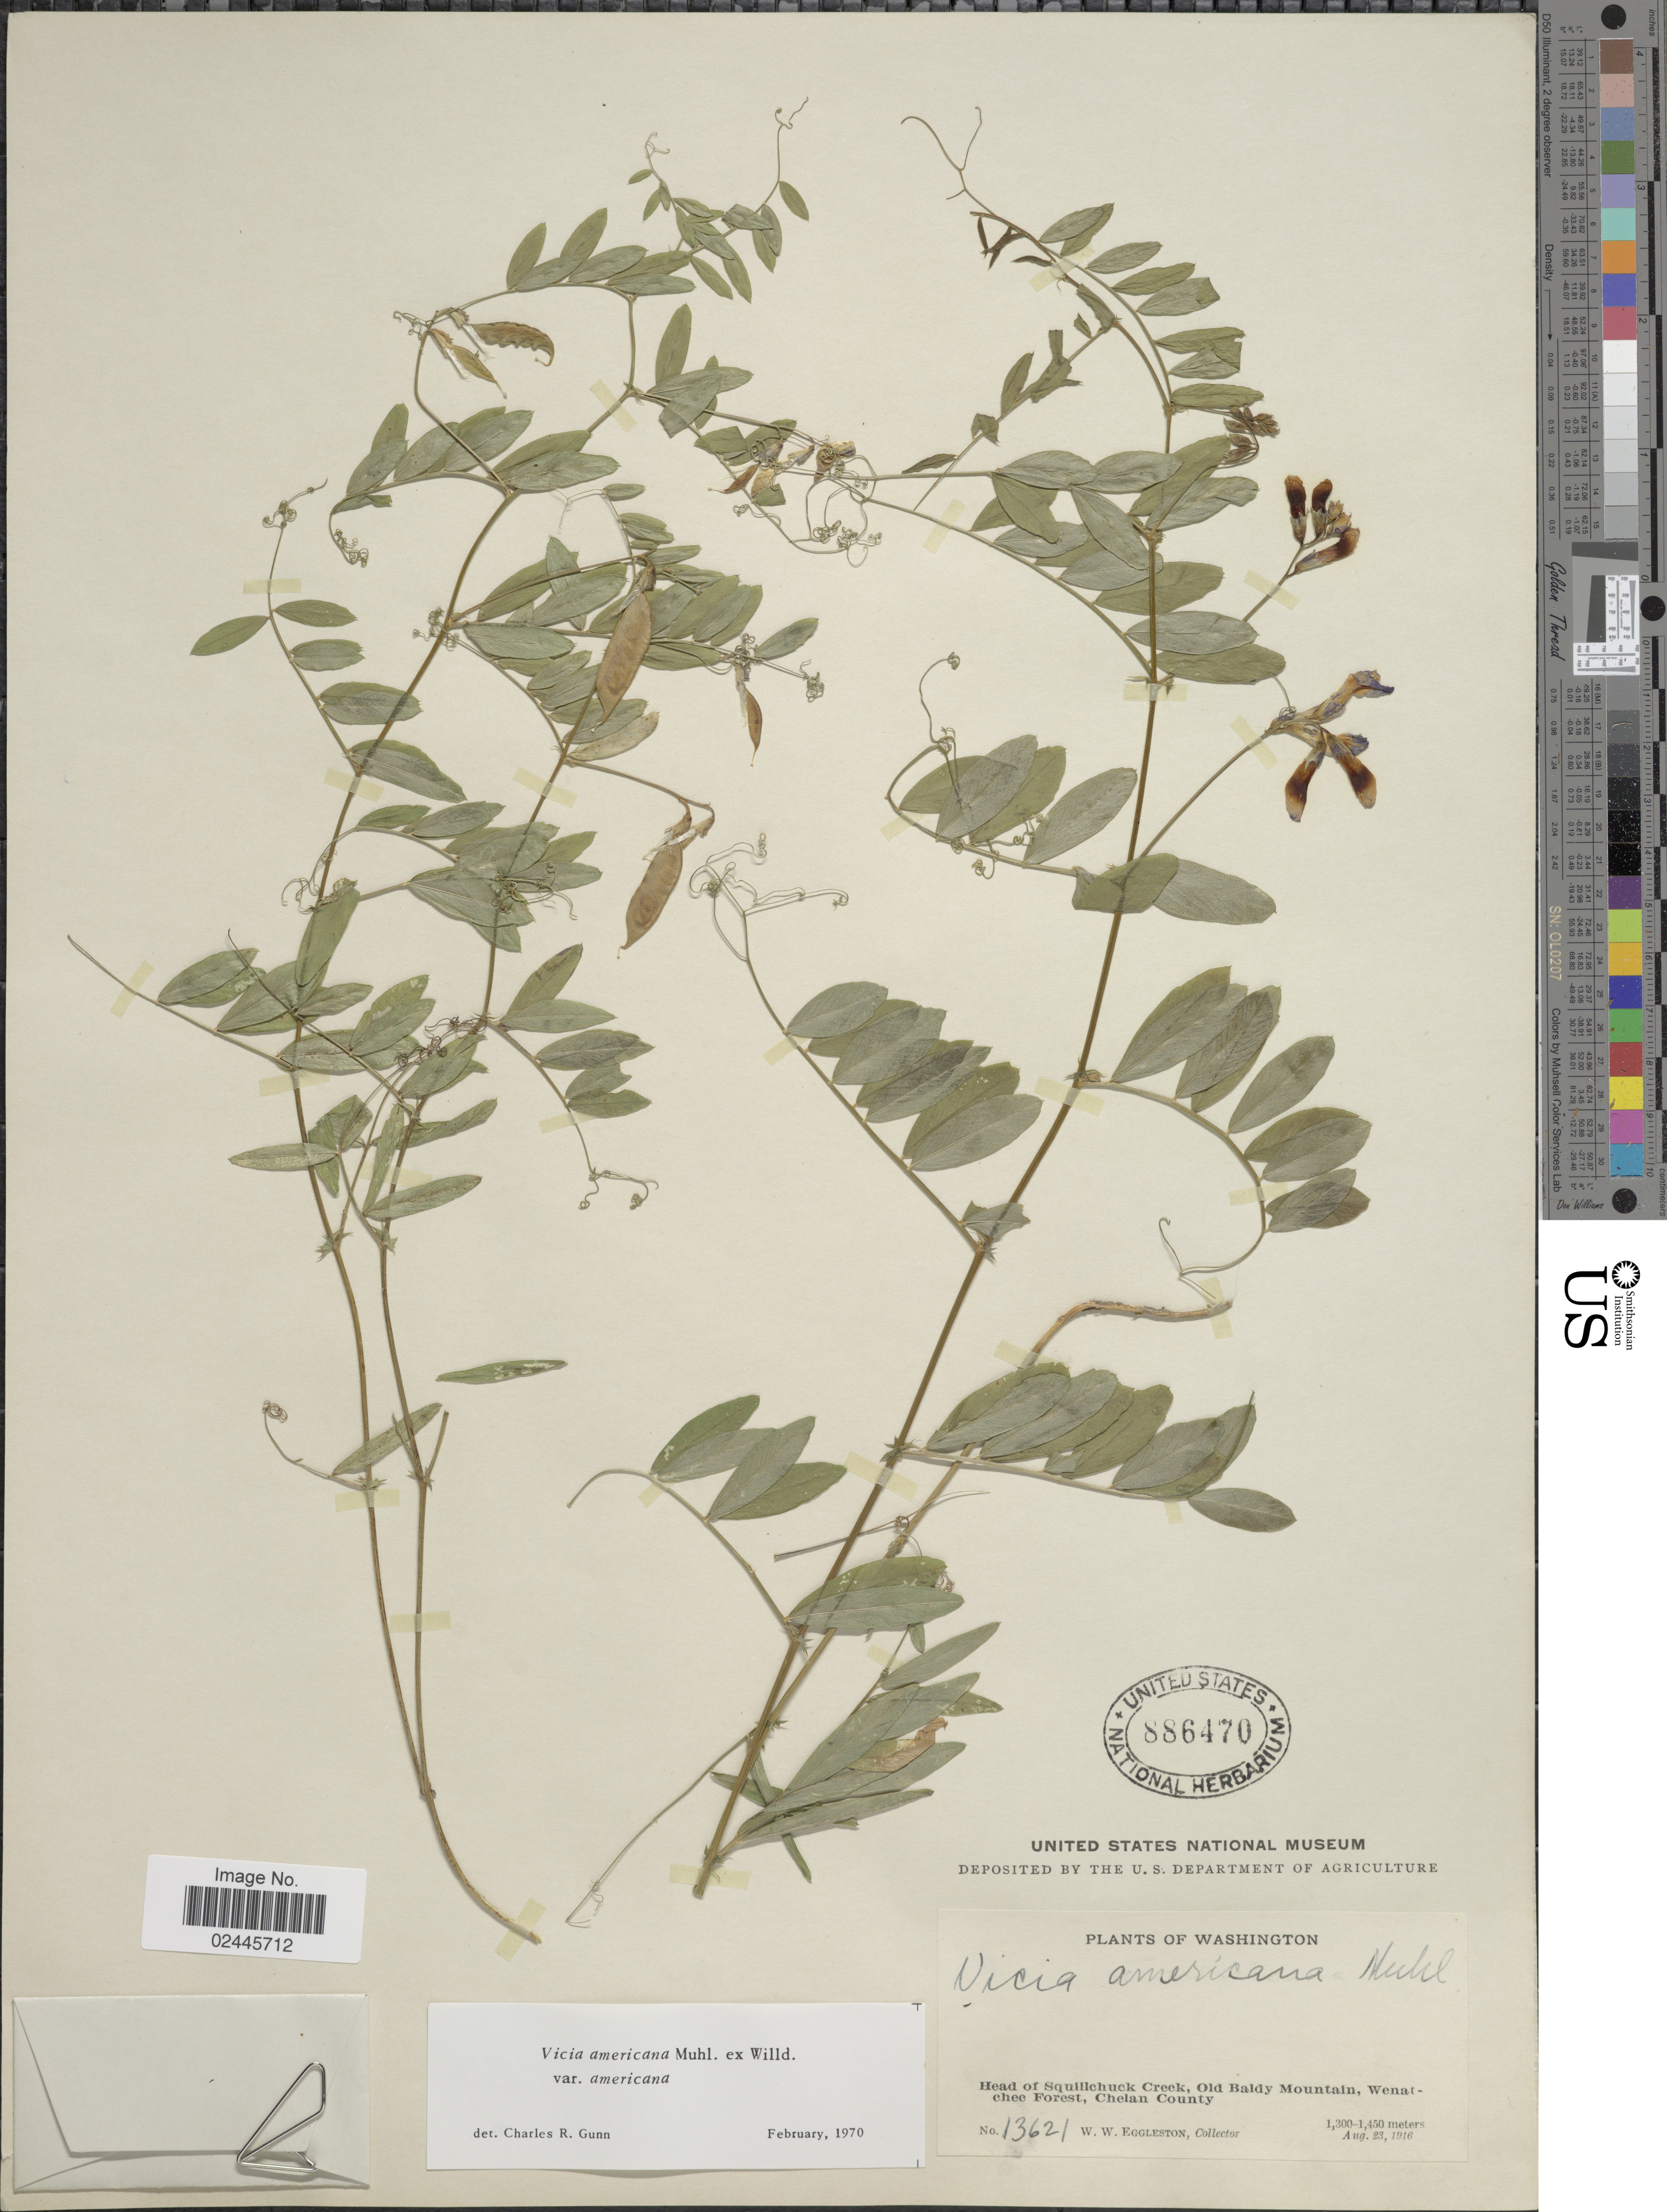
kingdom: Plantae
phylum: Tracheophyta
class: Magnoliopsida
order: Fabales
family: Fabaceae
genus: Vicia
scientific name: Vicia americana var. americana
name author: Muhl. ex Willd.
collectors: W. W. Eggleston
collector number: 13621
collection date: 1916-08-23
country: United States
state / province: Washington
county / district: Chelan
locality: Head of Squillchuck Creek, Old Baldy Mountain, Wenatchee Forest, Chelan County.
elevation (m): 1300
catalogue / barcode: US 886470